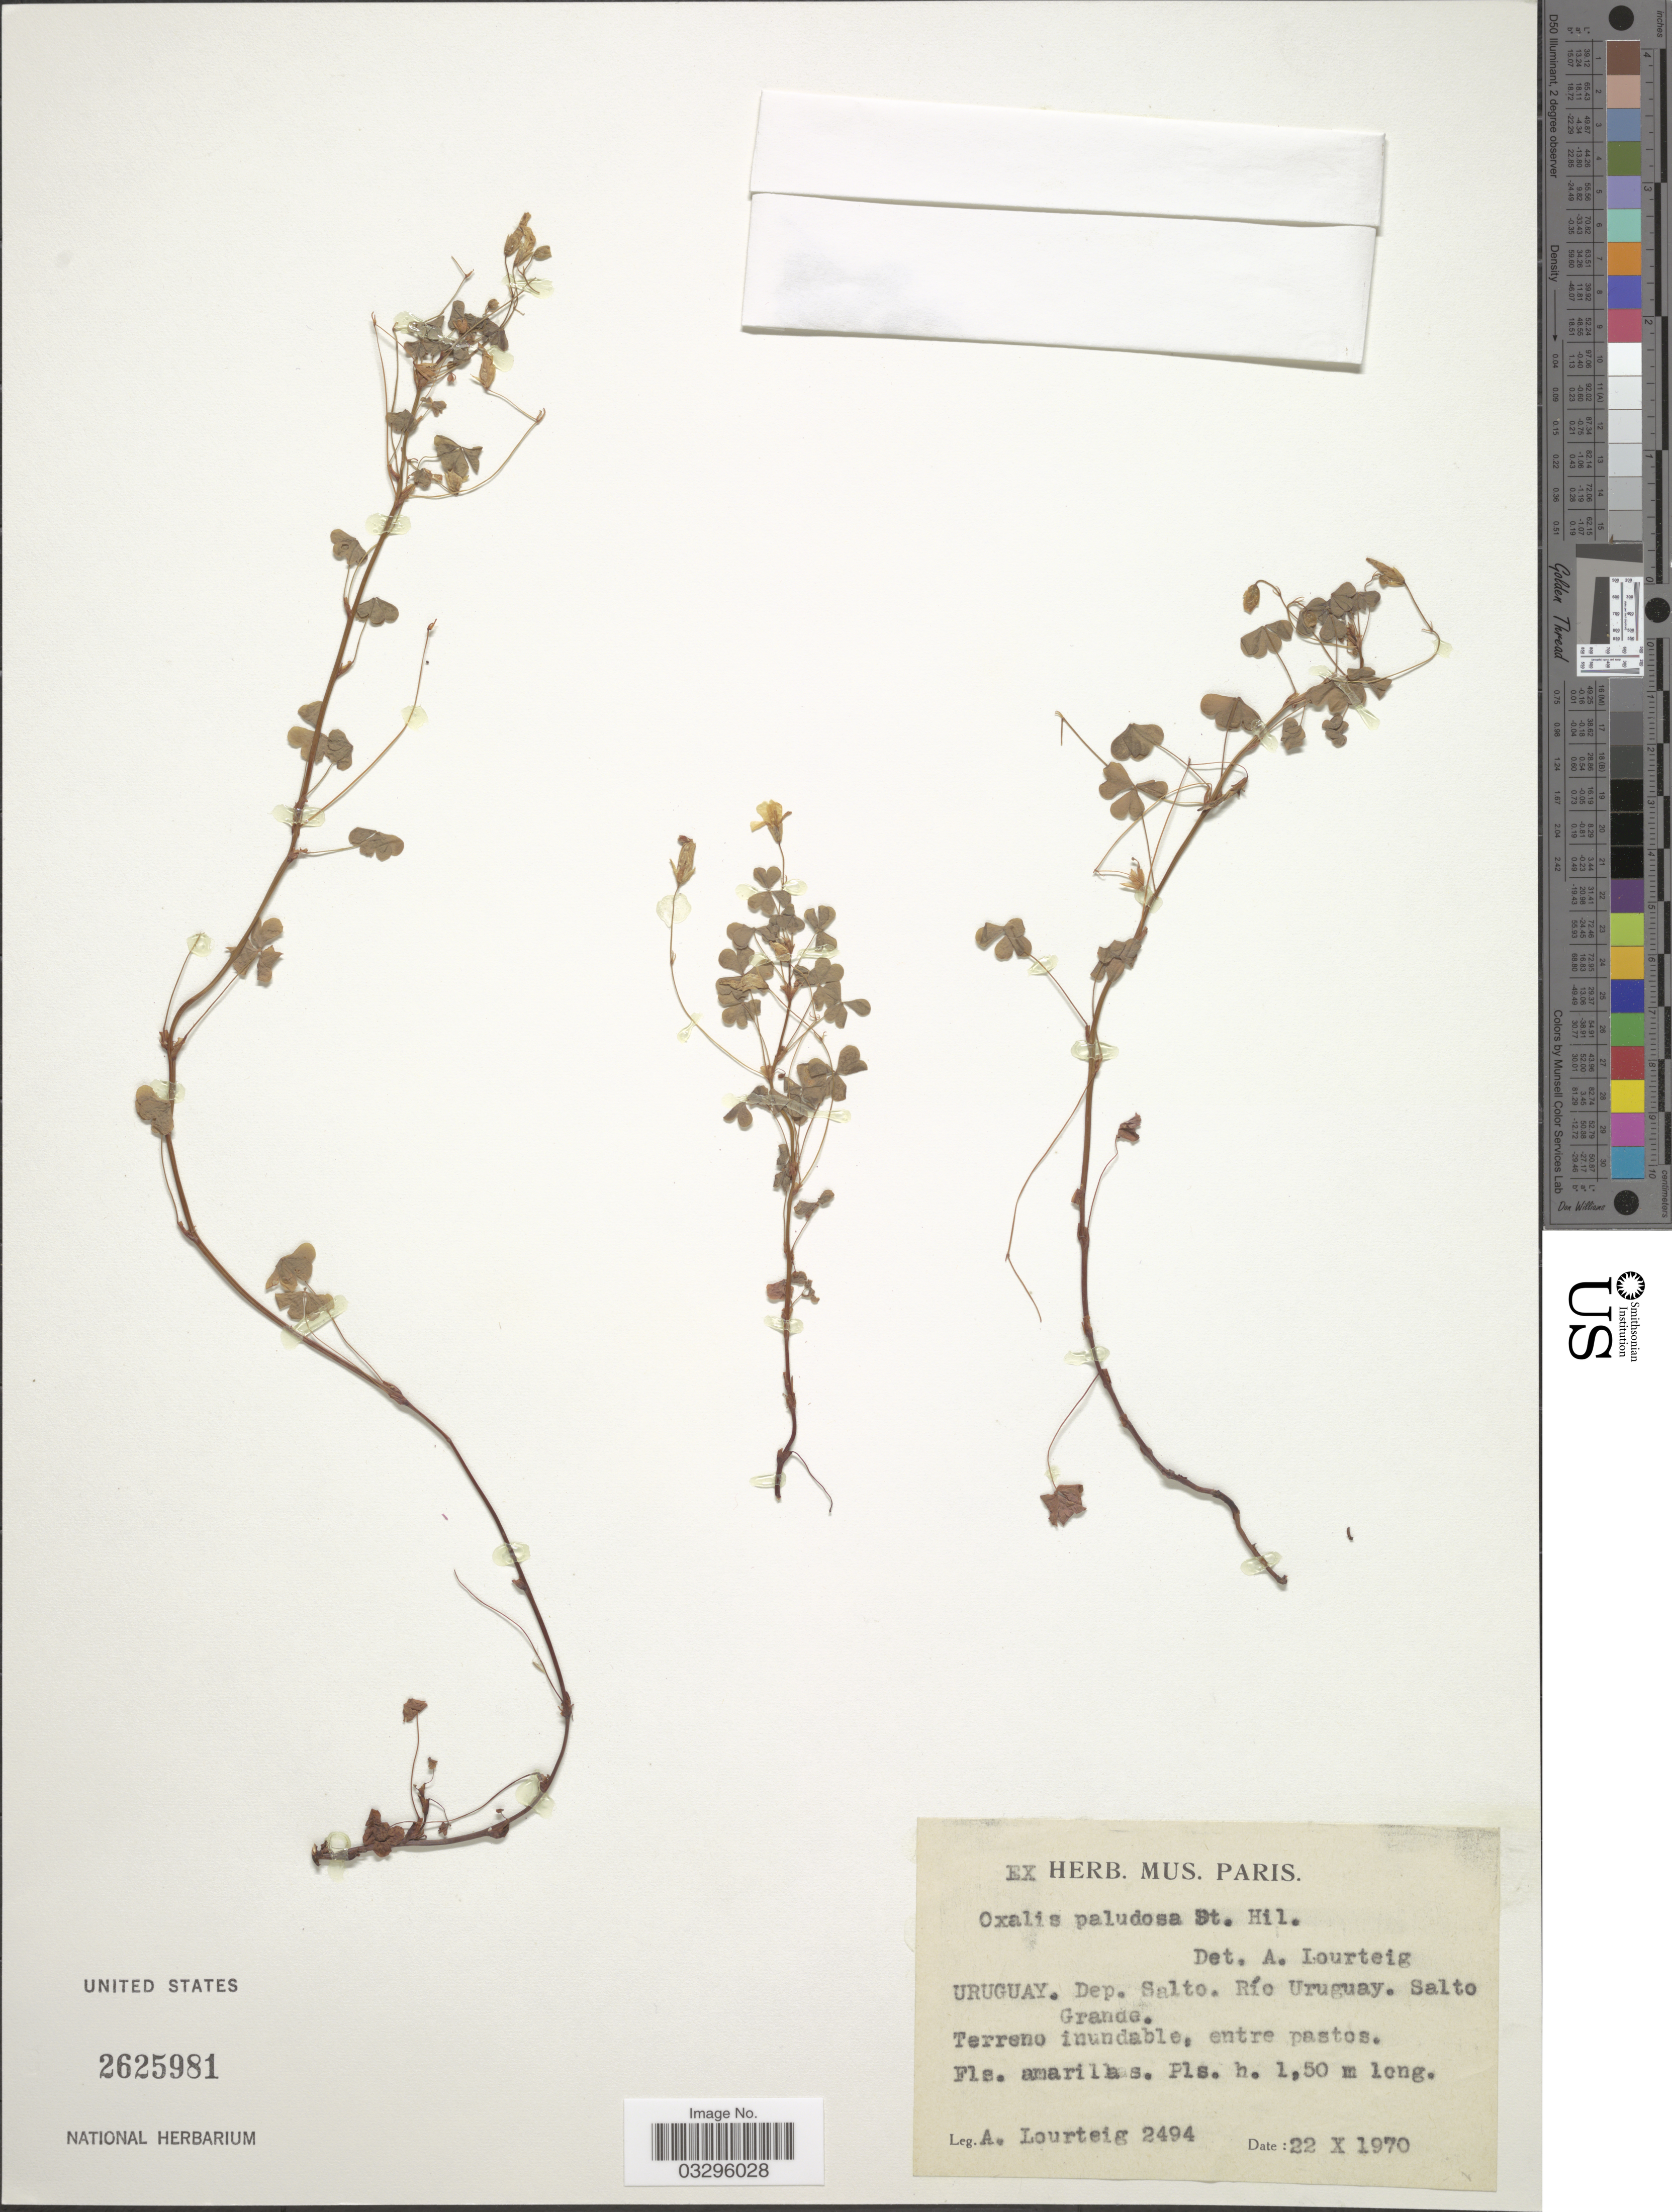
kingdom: Plantae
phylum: Tracheophyta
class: Magnoliopsida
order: Oxalidales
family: Oxalidaceae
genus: Oxalis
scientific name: Oxalis paludosa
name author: A. St.-Hil.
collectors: A. Lourteig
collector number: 2494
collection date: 1970-10-22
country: Uruguay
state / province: Salto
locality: Dep. Salto. Río Uruguay. Salto Grande.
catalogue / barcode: US 2625981